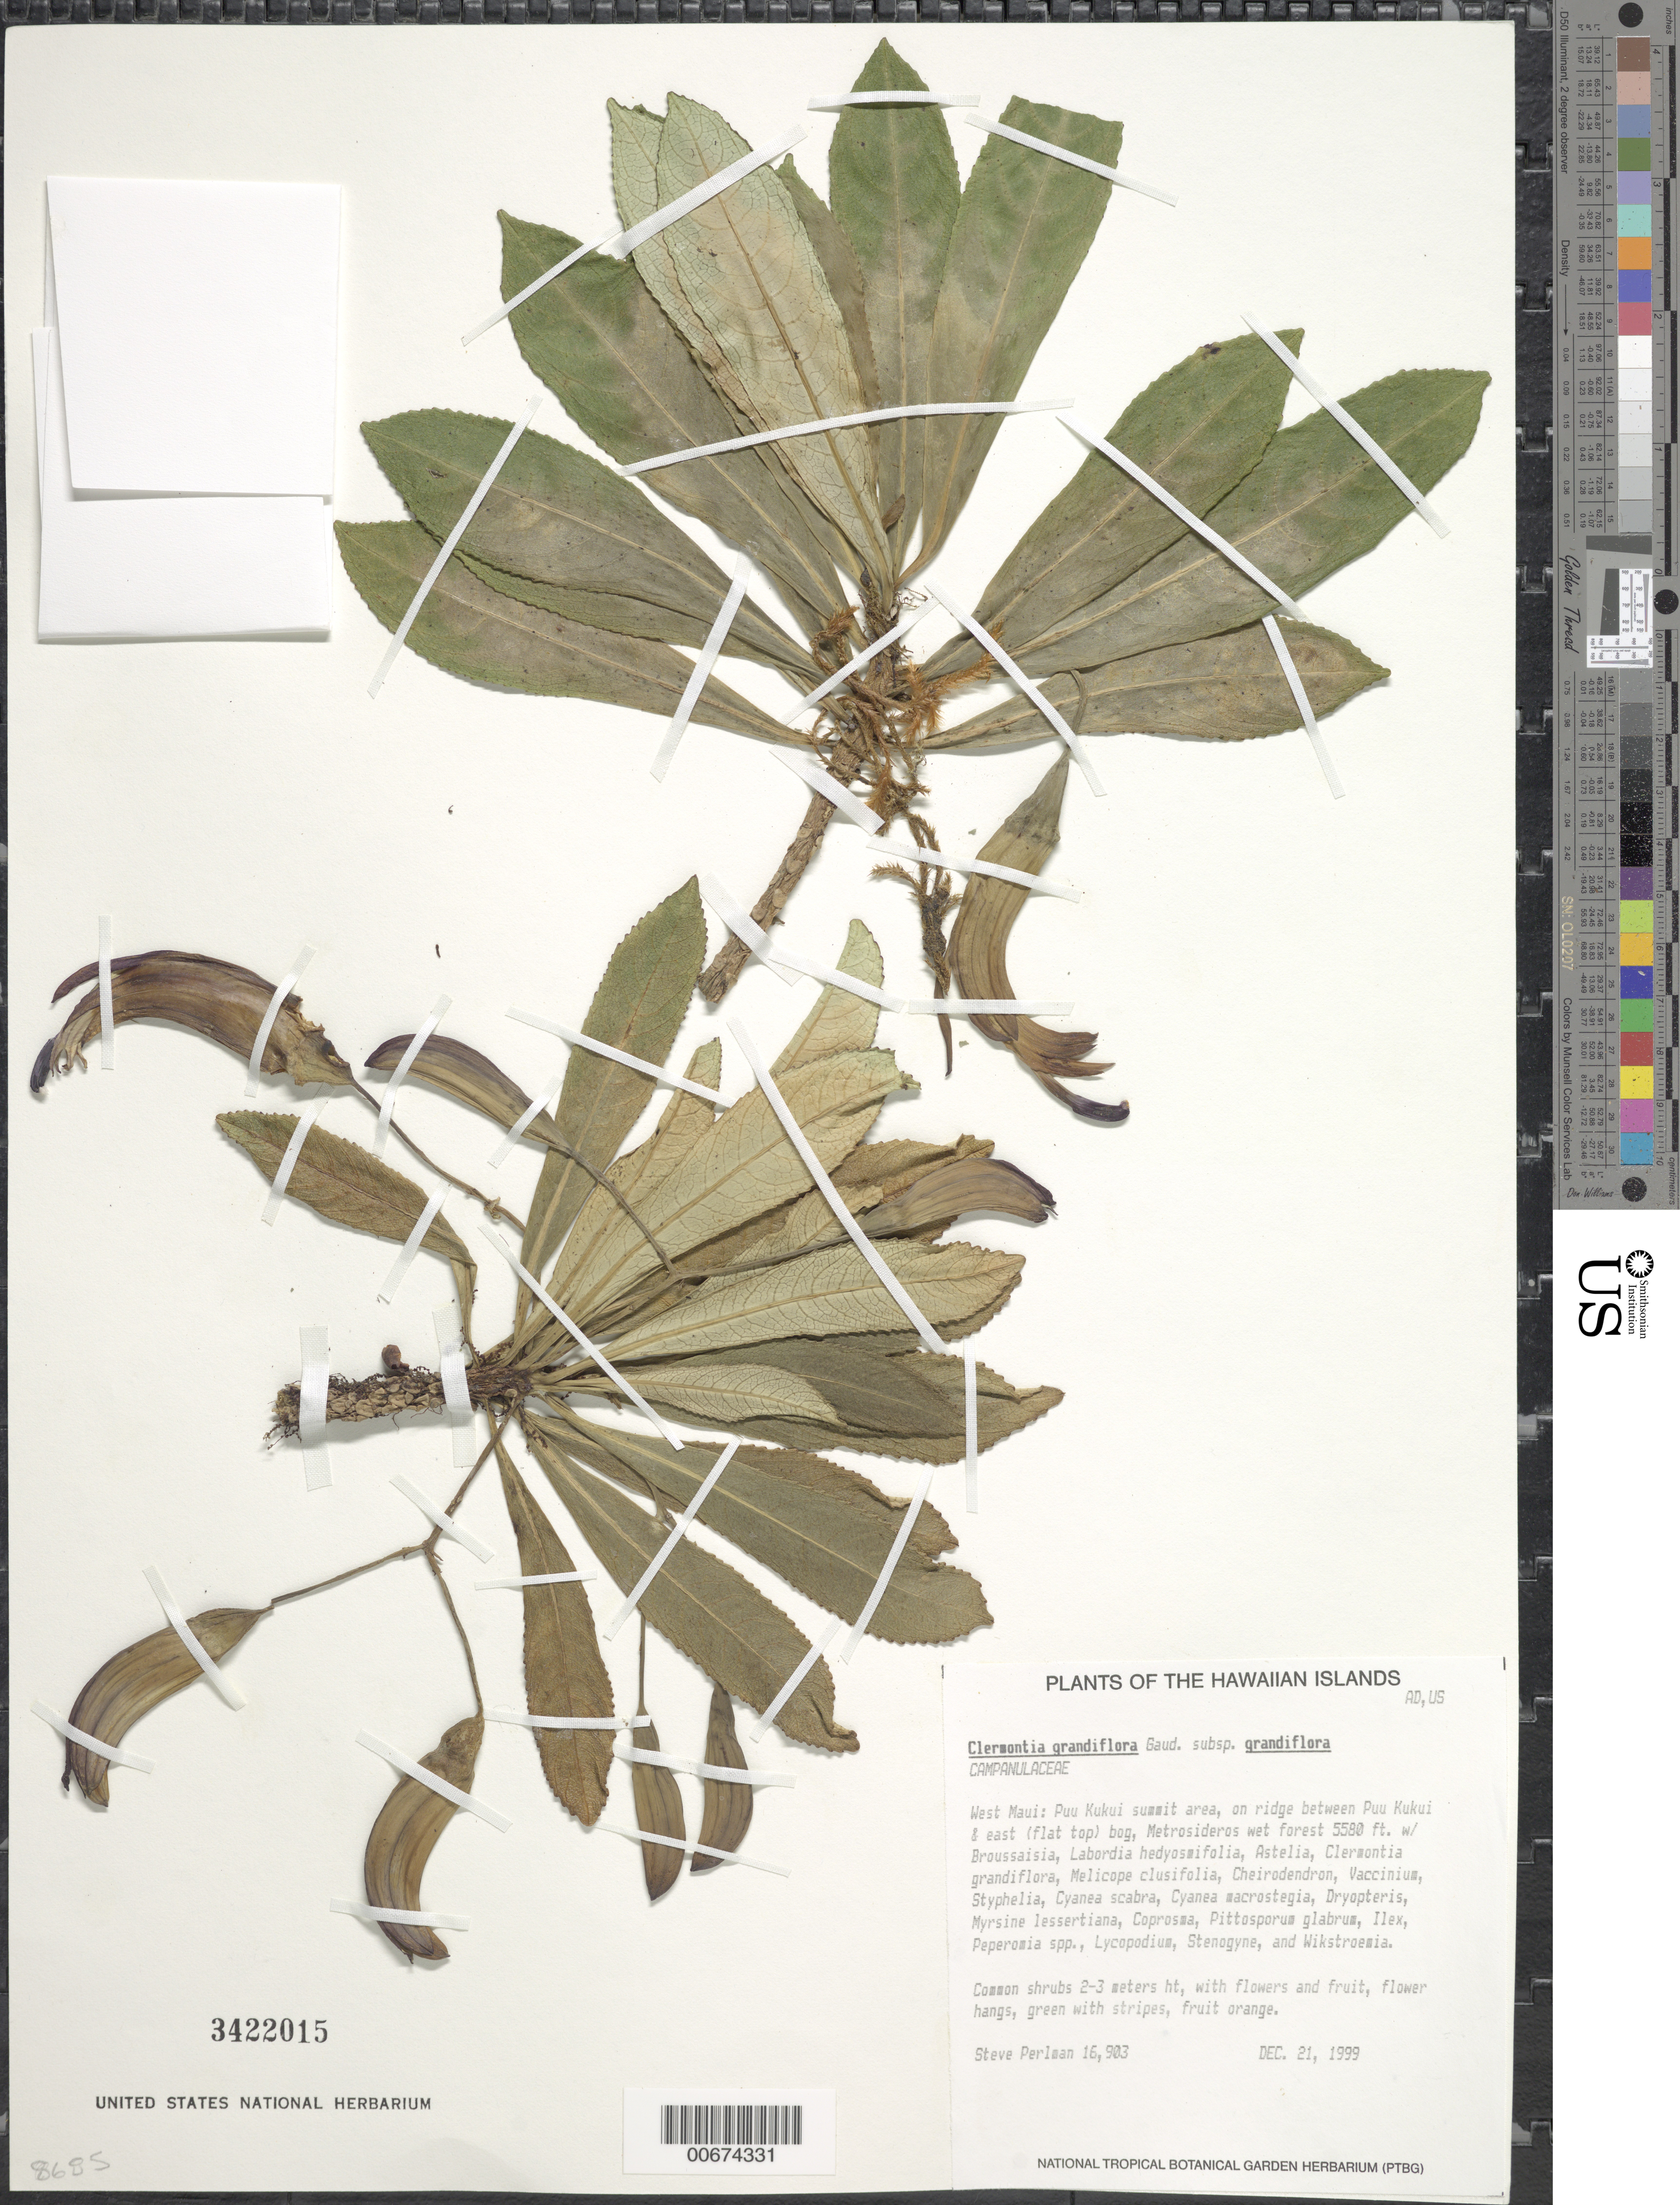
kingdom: Plantae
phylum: Tracheophyta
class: Magnoliopsida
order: Asterales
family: Campanulaceae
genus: Clermontia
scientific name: Clermontia grandiflora subsp. grandiflora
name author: Gaudich.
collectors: S. P. Perlman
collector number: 16903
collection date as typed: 21 Dec 1999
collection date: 1999-12-21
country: United States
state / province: Hawaii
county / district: Maui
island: Maui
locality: W Maui: Puu Kukui summit area, on ridge between Puu Kukui & east (flat top) bog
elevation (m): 1700.8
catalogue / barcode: US 3422015